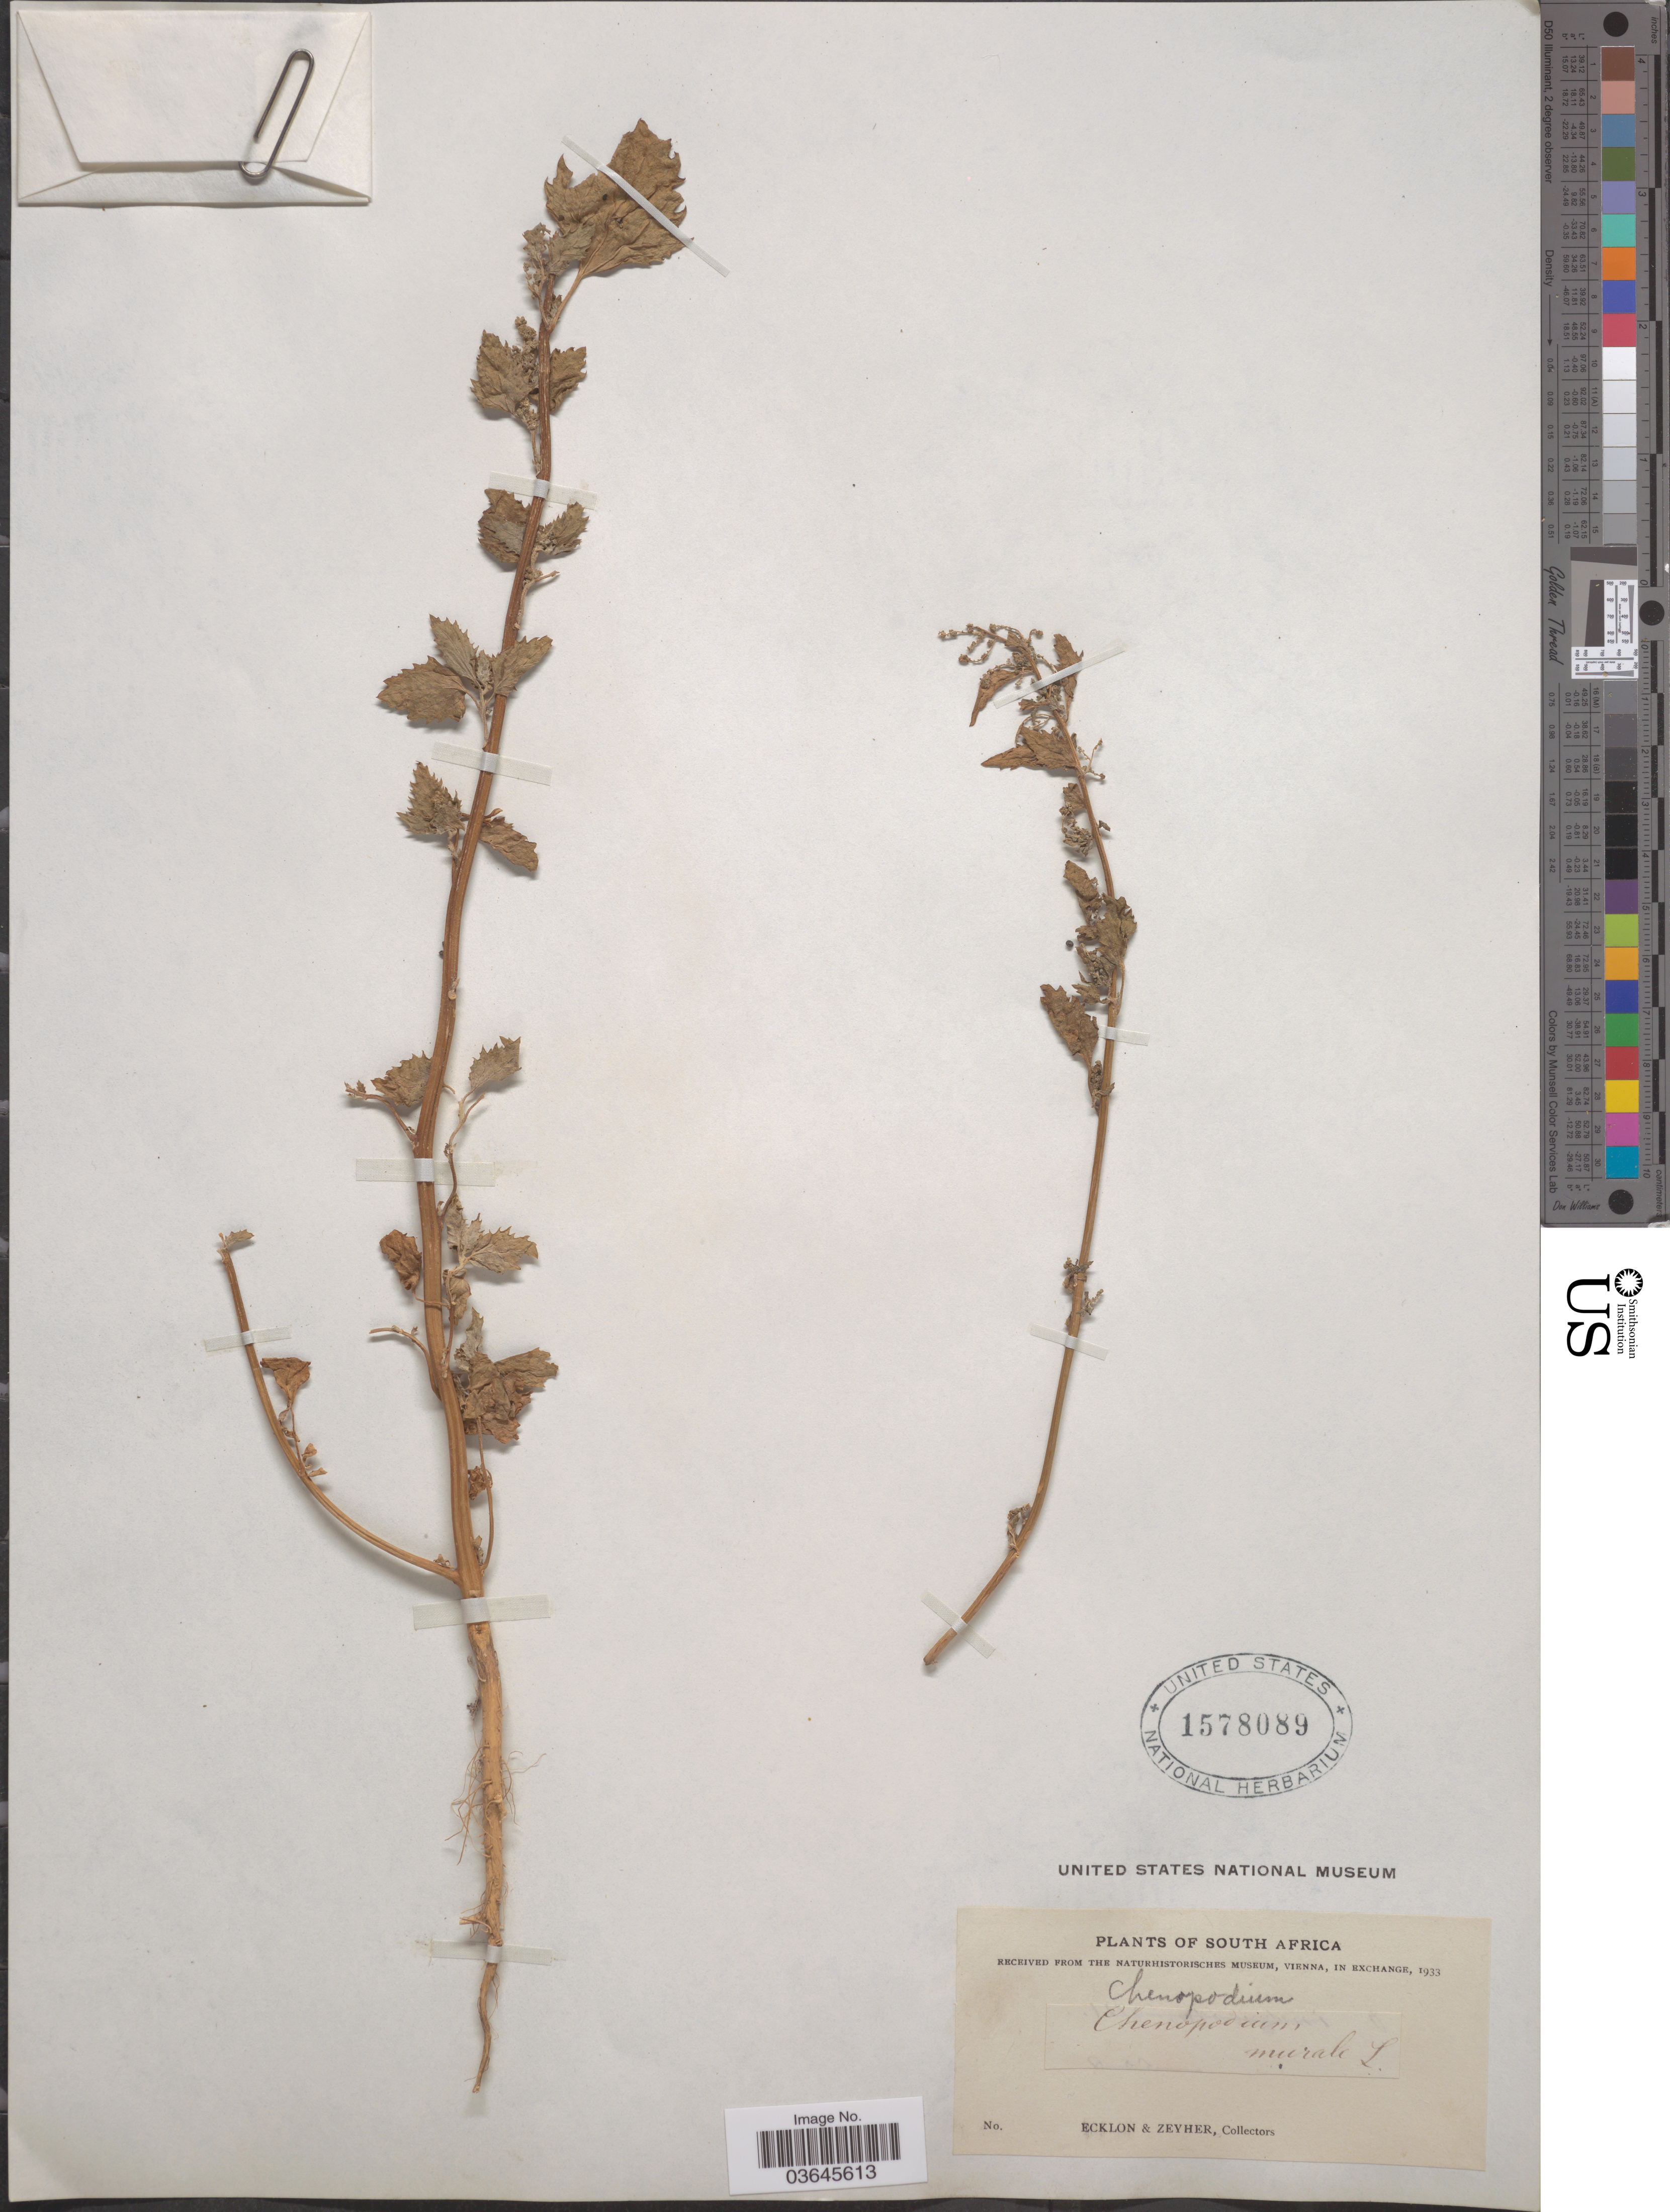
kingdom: Plantae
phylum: Tracheophyta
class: Magnoliopsida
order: Caryophyllales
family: Amaranthaceae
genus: Chenopodium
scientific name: Chenopodium murale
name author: L.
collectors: -. Ecklon & -. Zeyher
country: South Africa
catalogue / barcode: US 1578089